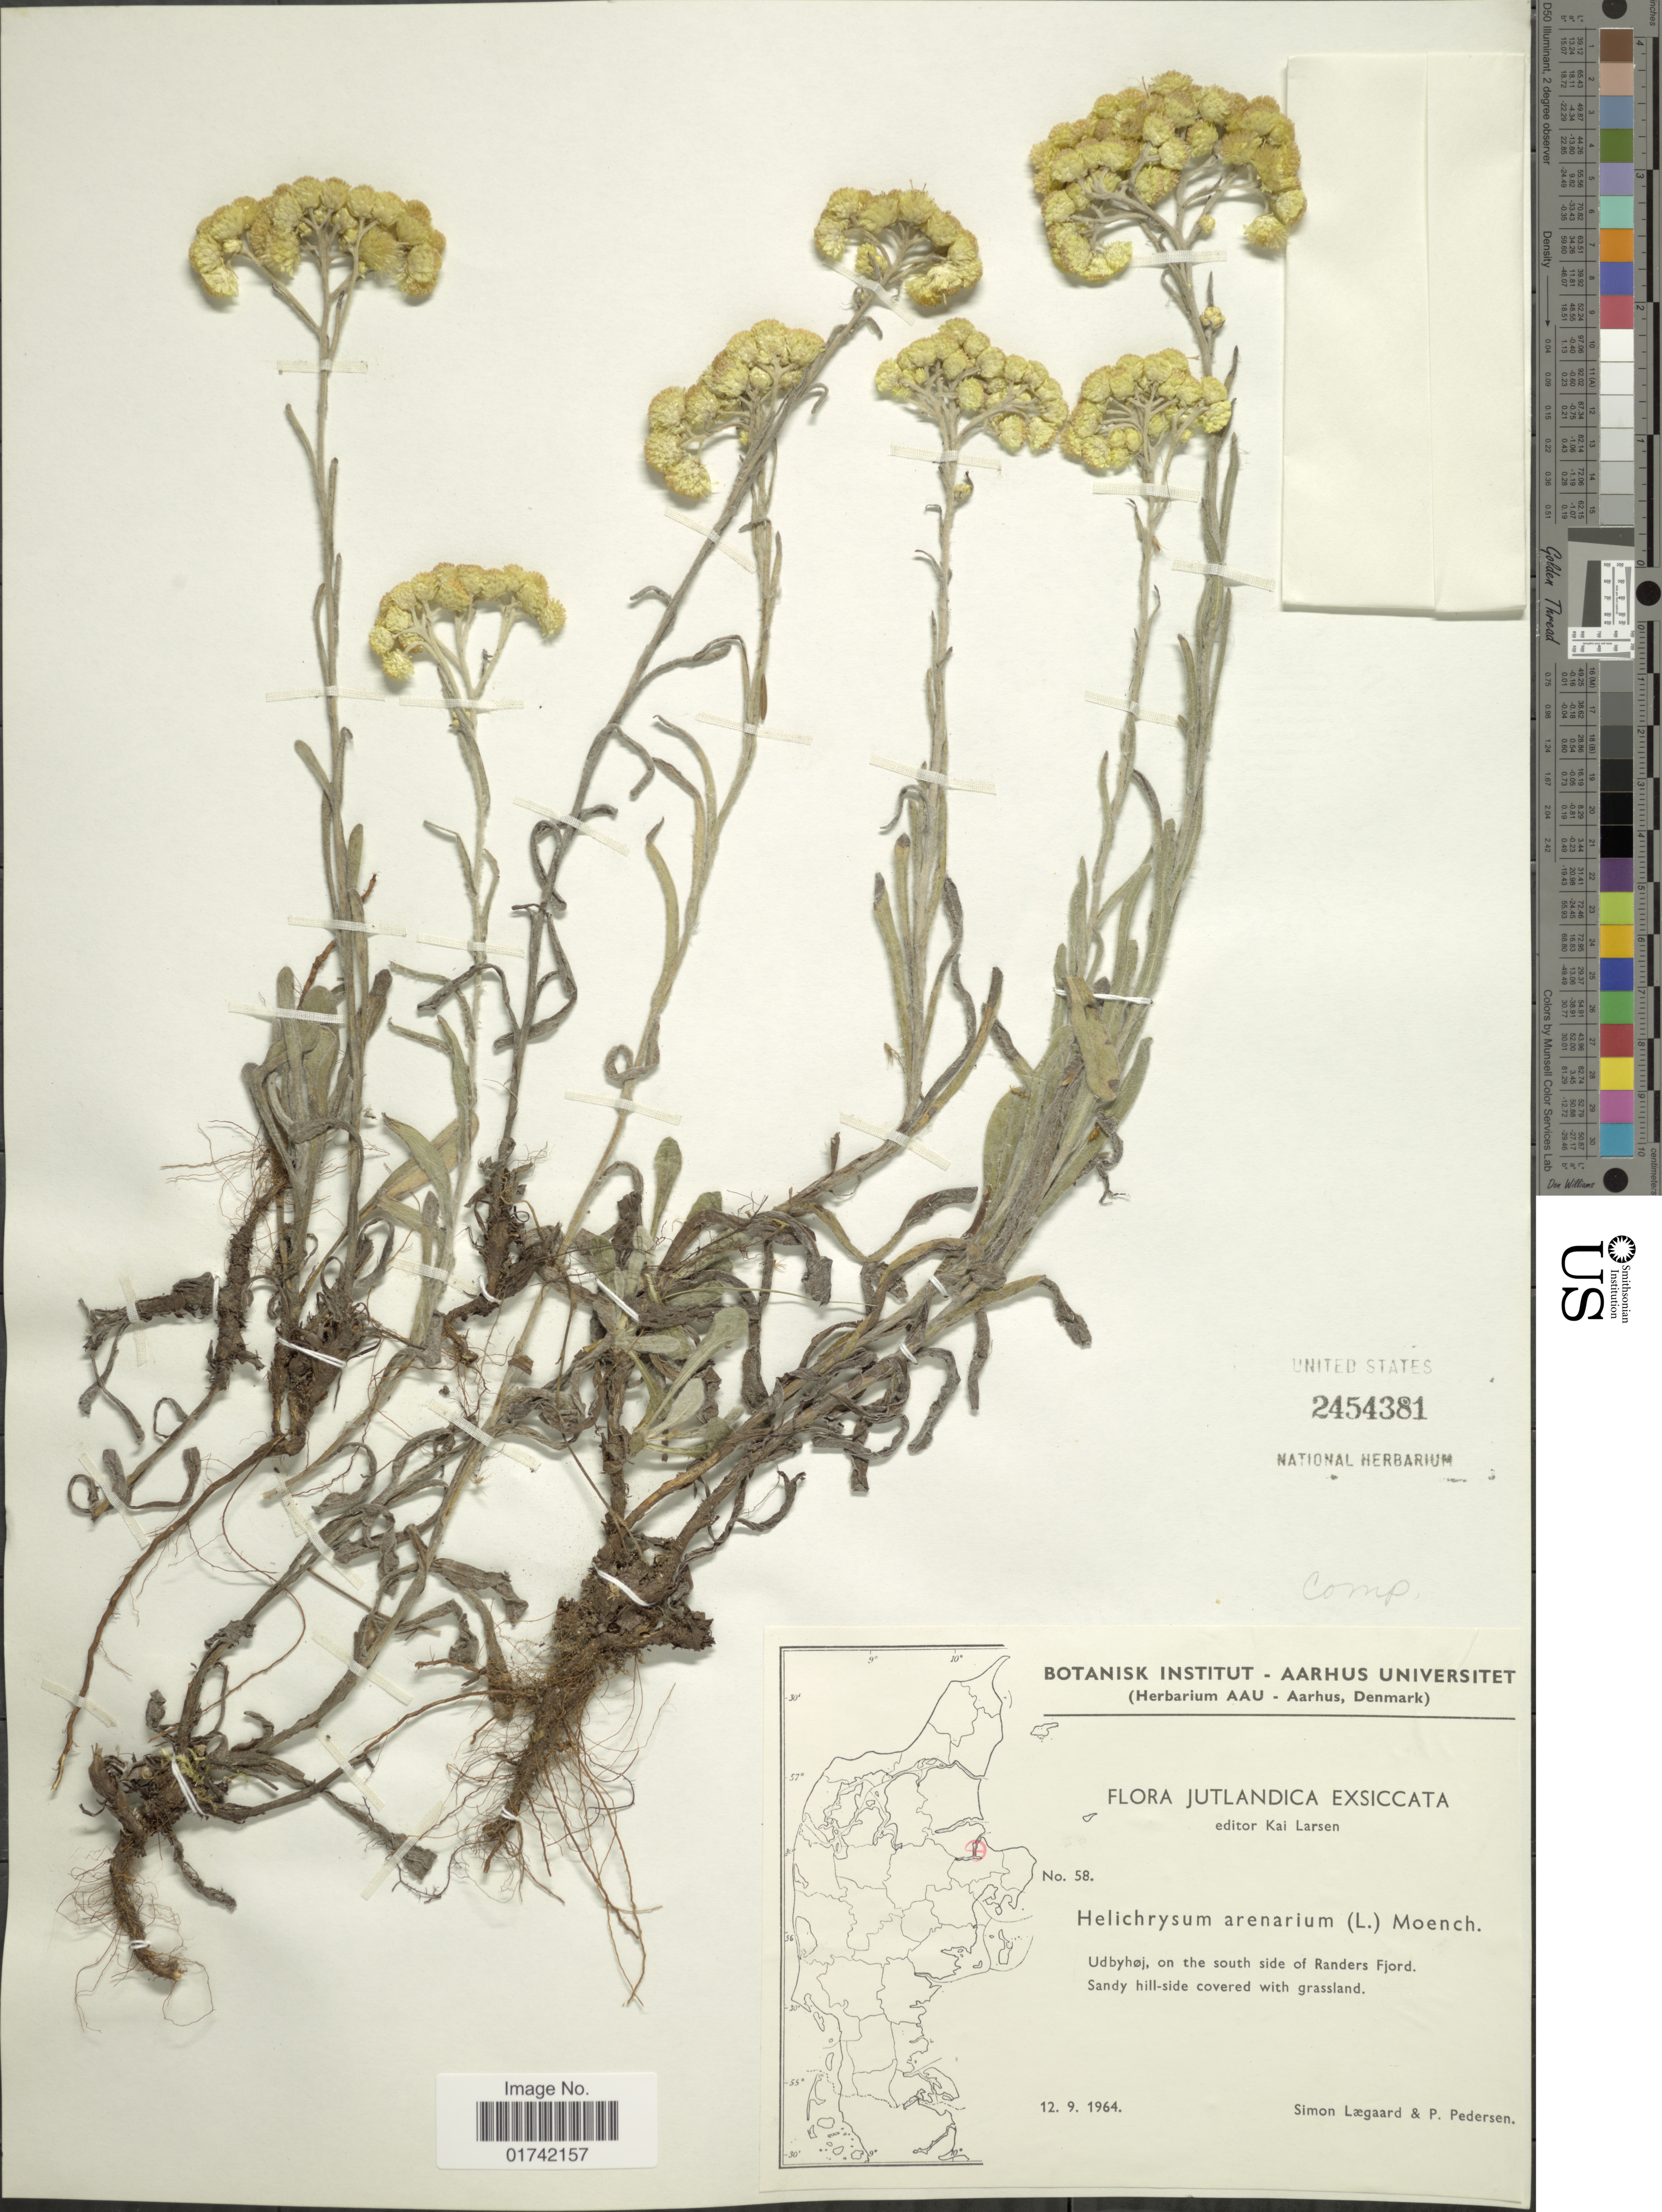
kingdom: Plantae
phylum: Tracheophyta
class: Magnoliopsida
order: Asterales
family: Asteraceae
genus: Helichrysum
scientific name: Helichrysum arenarium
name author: (L.) Moench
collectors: S. Lægaard & P. Pedersen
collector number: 58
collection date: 1964-09-12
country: Denmark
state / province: Midtjylland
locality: Jutlandica, Udbyhoj, on the south of Randers Fjord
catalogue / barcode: US 2454381